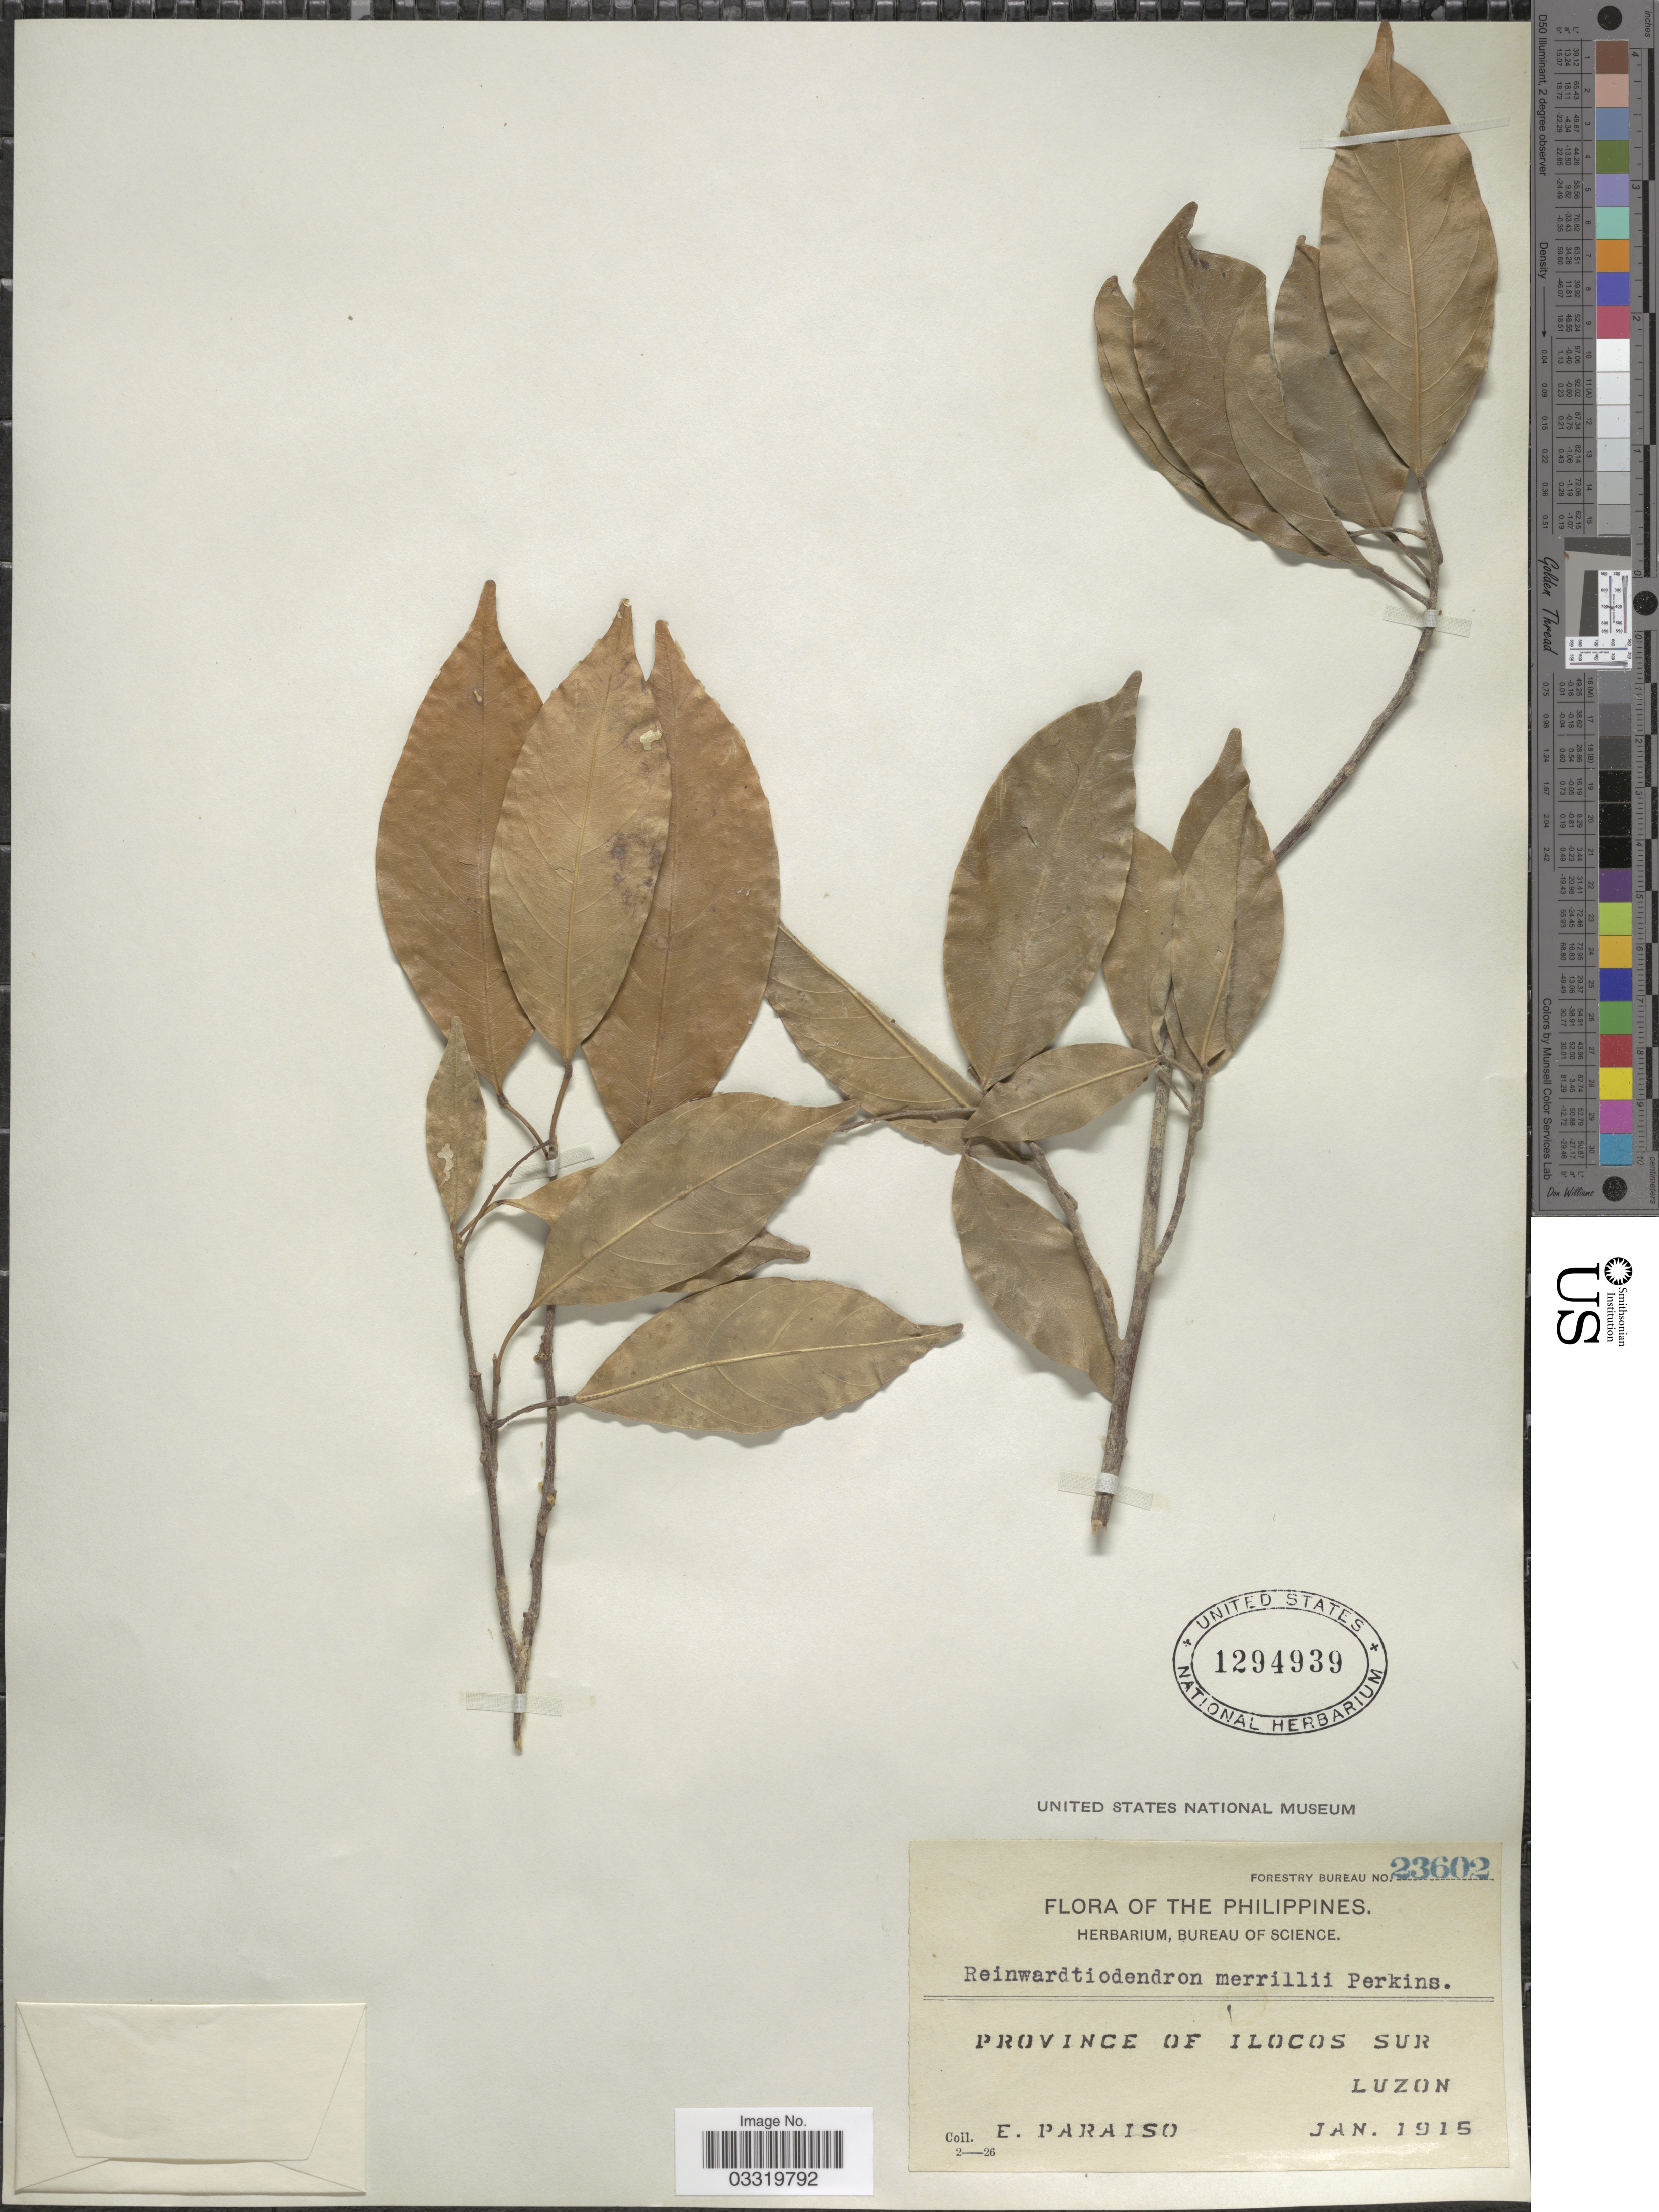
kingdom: Plantae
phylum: Tracheophyta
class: Magnoliopsida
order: Sapindales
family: Meliaceae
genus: Reinwardtiodendron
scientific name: Reinwardtiodendron celebicum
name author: Koord.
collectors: E. Paraiso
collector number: Forestry Bureau 23602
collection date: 1915-01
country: Philippines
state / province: Ilocos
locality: Province of Ilocos Sur, Luzon.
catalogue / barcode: US 1294939